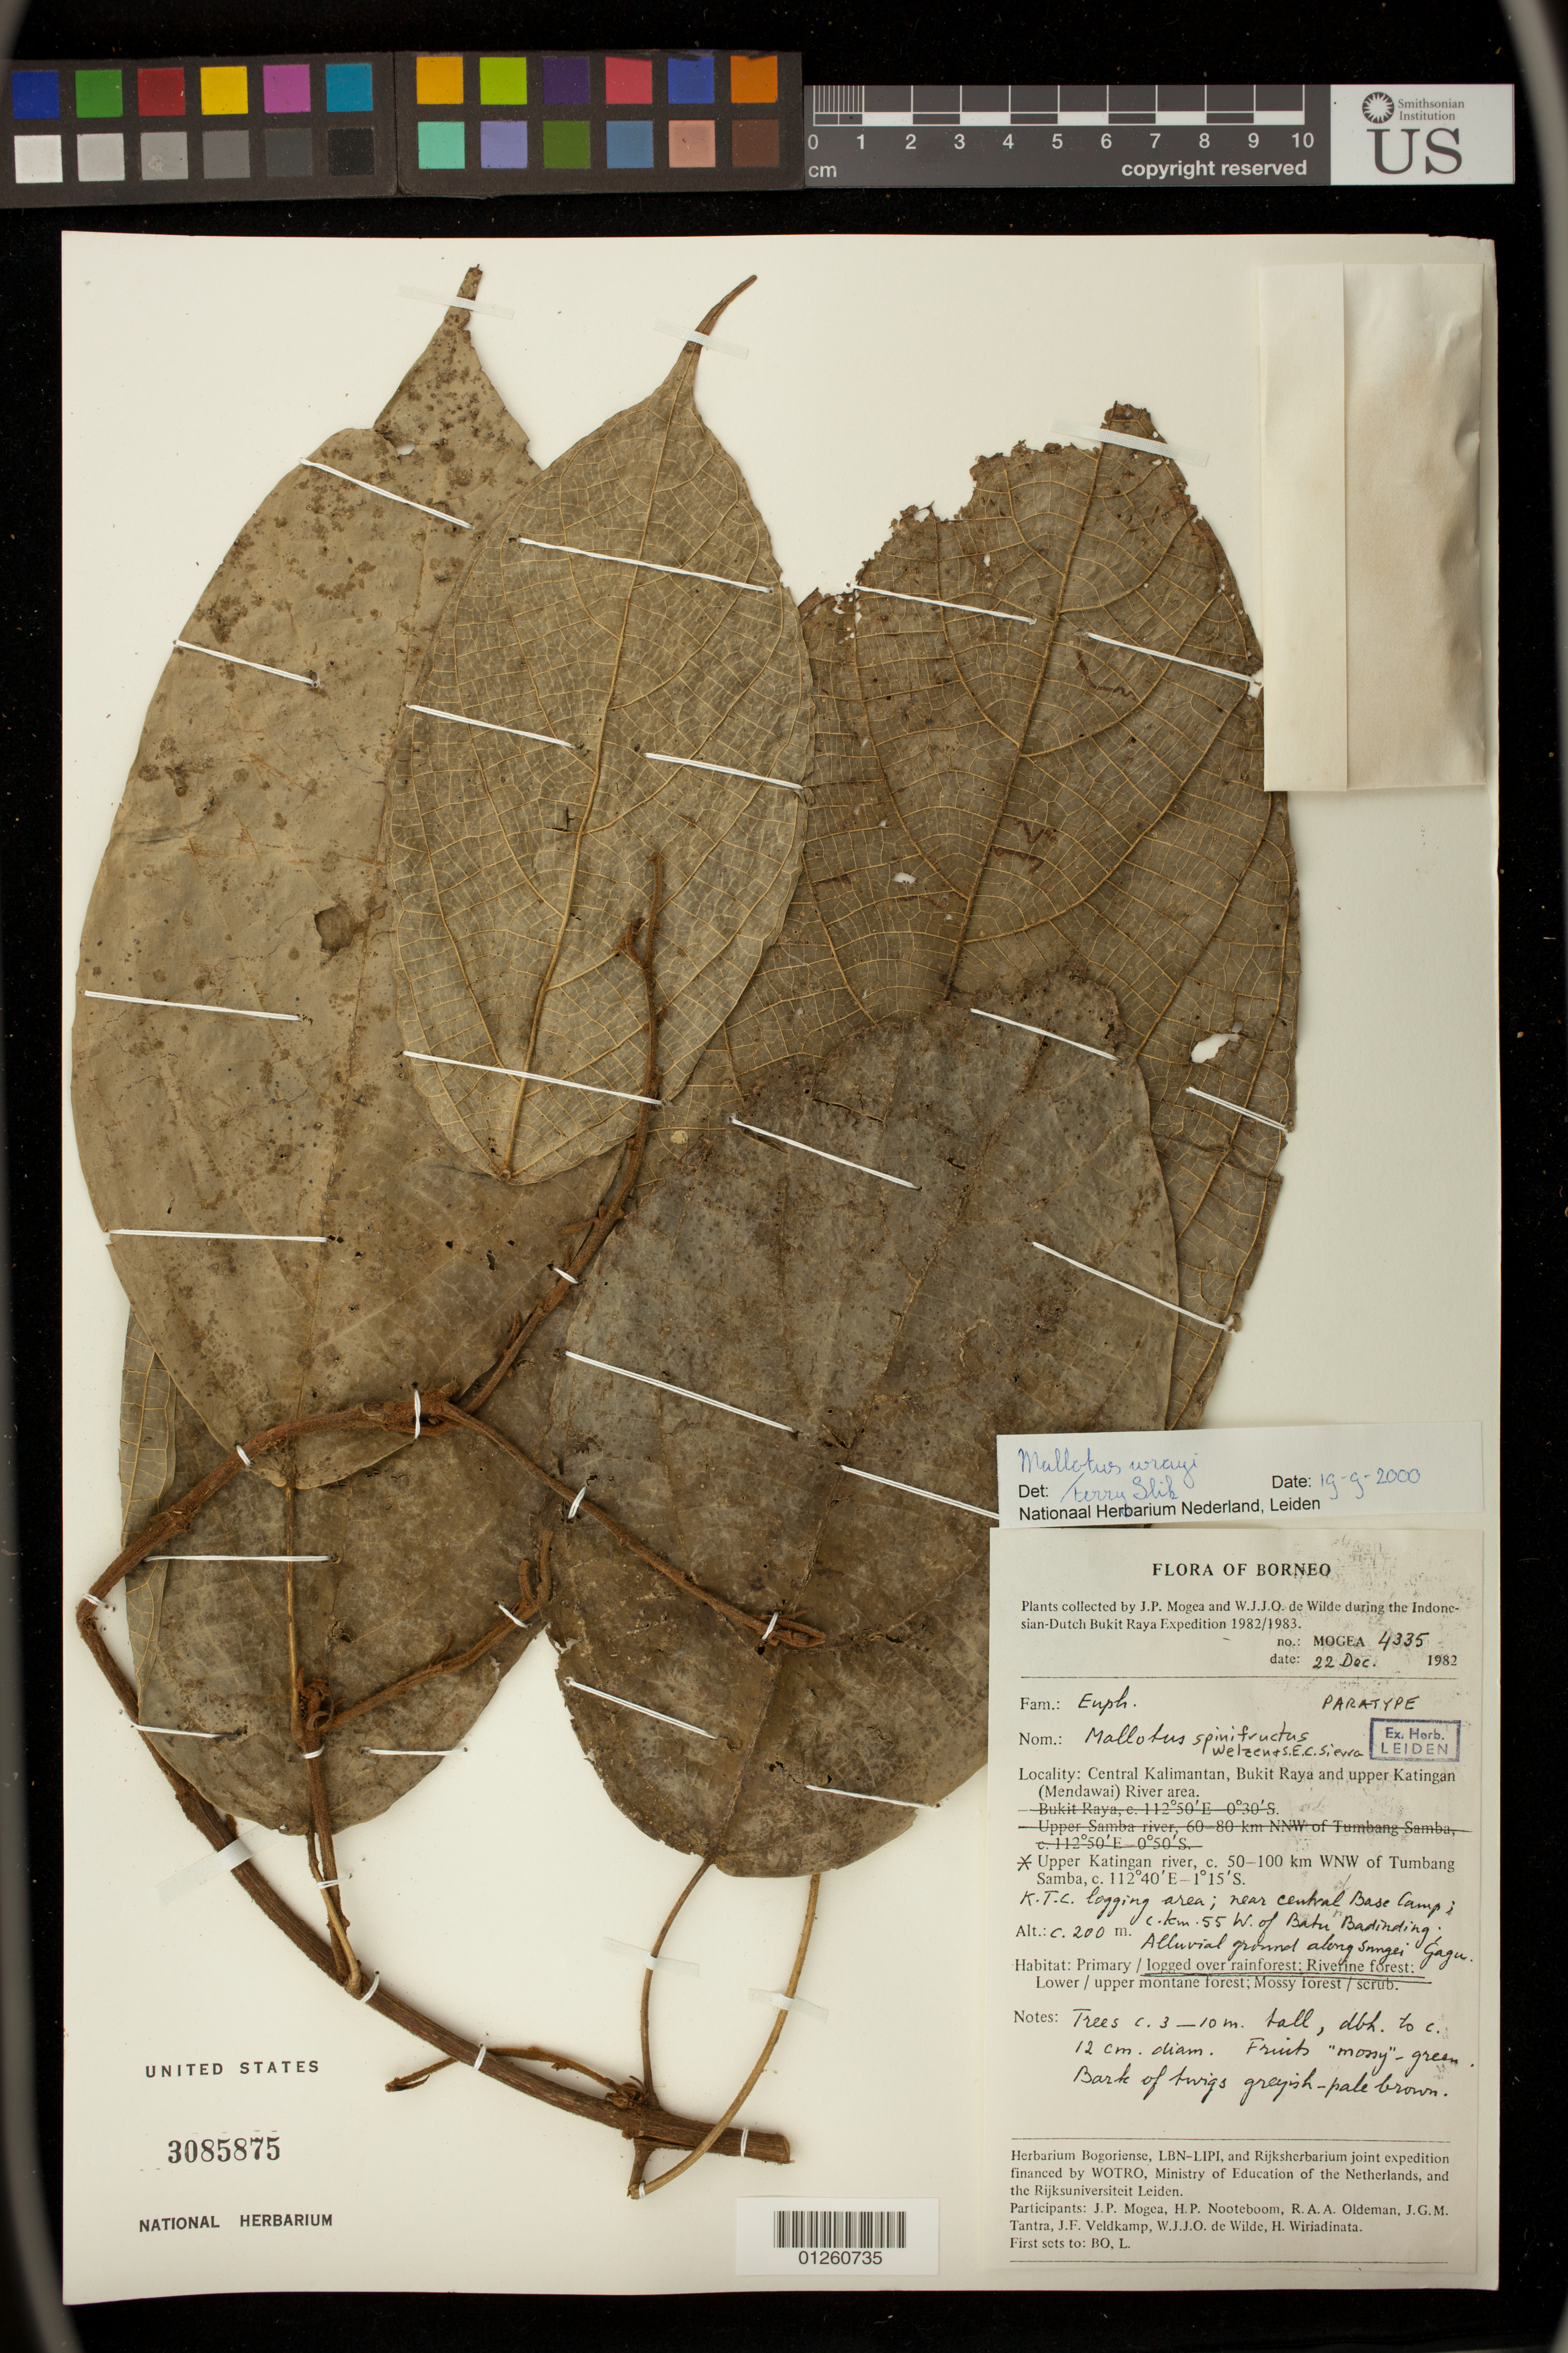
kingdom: Plantae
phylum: Tracheophyta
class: Magnoliopsida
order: Malpighiales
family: Euphorbiaceae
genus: Mallotus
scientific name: Mallotus spinifructus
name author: Welzen & S.E.C. Sierra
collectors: J. Mogea & W. J. de Wilde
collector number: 4335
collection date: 1982-12-22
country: Indonesia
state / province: Kalimantan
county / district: Kalimantan Tengah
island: Borneo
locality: Borneo. Bukit Raya and upper Katingan (Mendawai) River area. Upper Katingan river, c. 50-100 km WNW of Tumbang Samba.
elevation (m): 200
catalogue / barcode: US 3085875